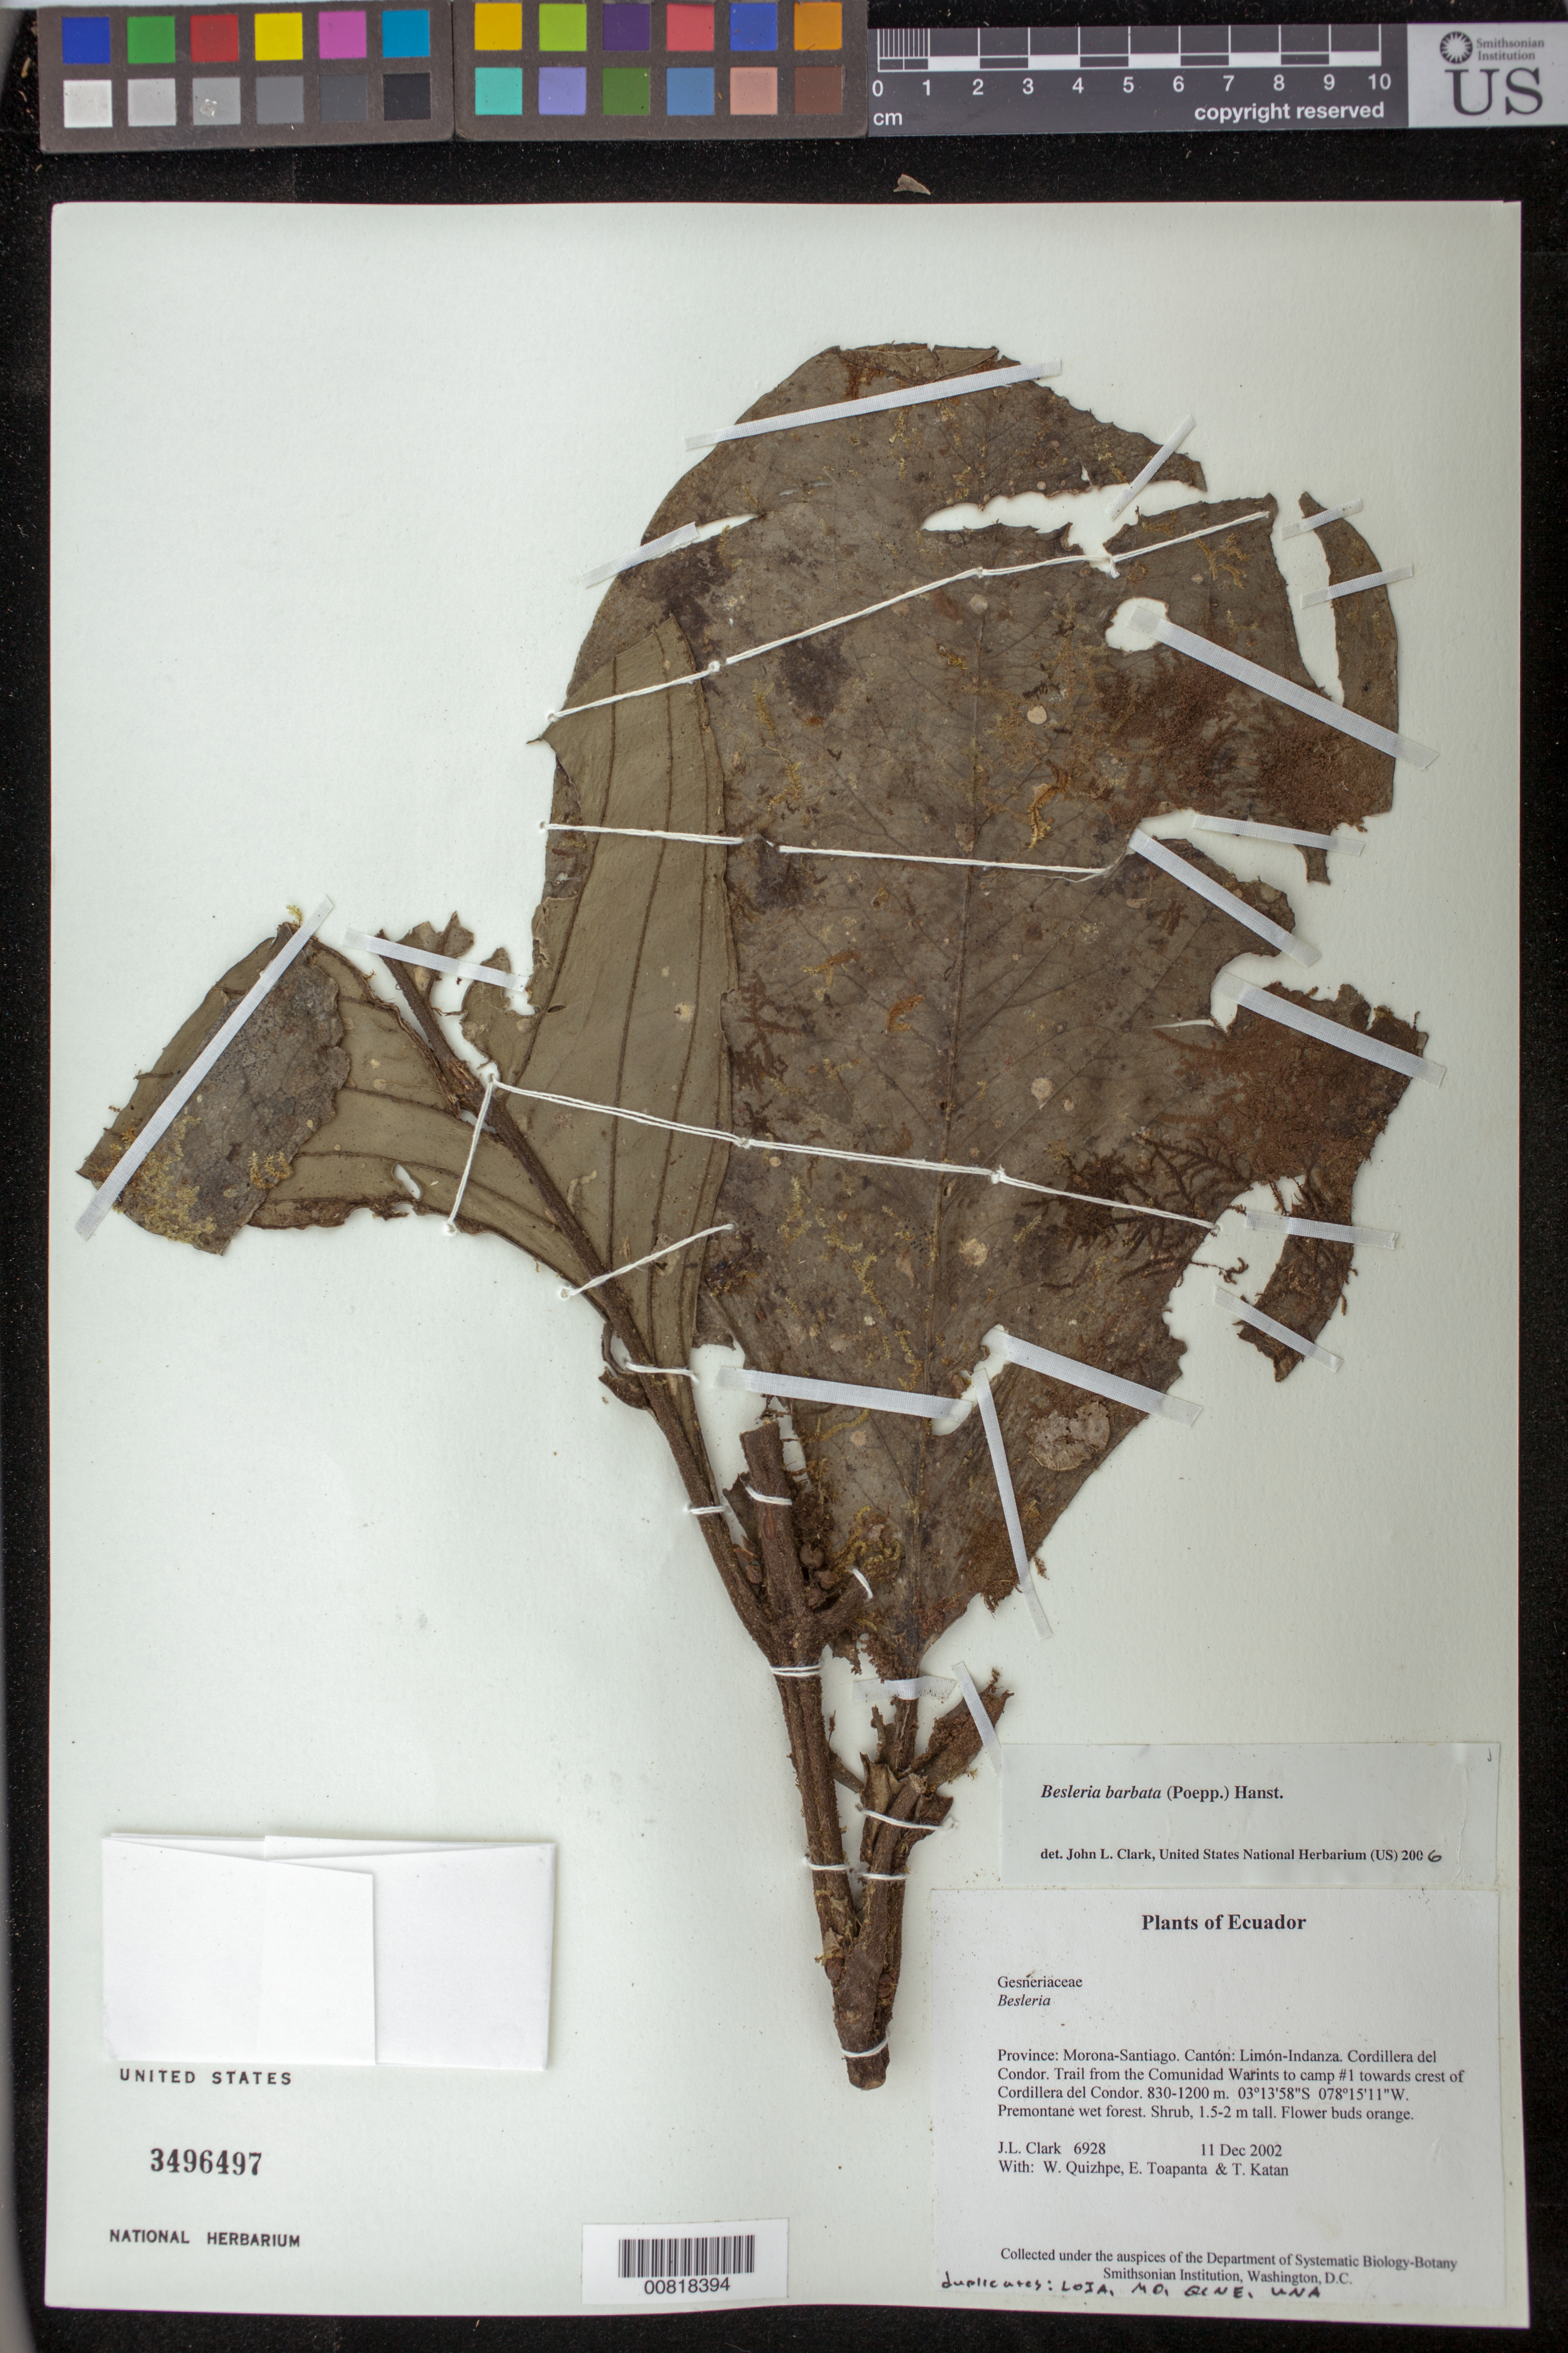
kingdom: Plantae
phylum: Tracheophyta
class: Magnoliopsida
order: Lamiales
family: Gesneriaceae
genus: Besleria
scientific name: Besleria barbata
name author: (Poepp.) Hanst.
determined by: Clark, J. L., (SEL), The Marie Selby Botanical Garden (UNITED STATES)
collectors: J. L. Clark, W. Quizhpe, E. Toapanta & T. Katan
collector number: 6928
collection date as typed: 11 Dec 2002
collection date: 2002-12-11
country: Ecuador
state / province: Morona-Santiago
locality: Limón-Indanza. Cordillera del Condor. Trail from the Comunidad Warints to camp #1 towards crest of Cordillera del Condor.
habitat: Premontane wet forest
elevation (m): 830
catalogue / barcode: US 3496497